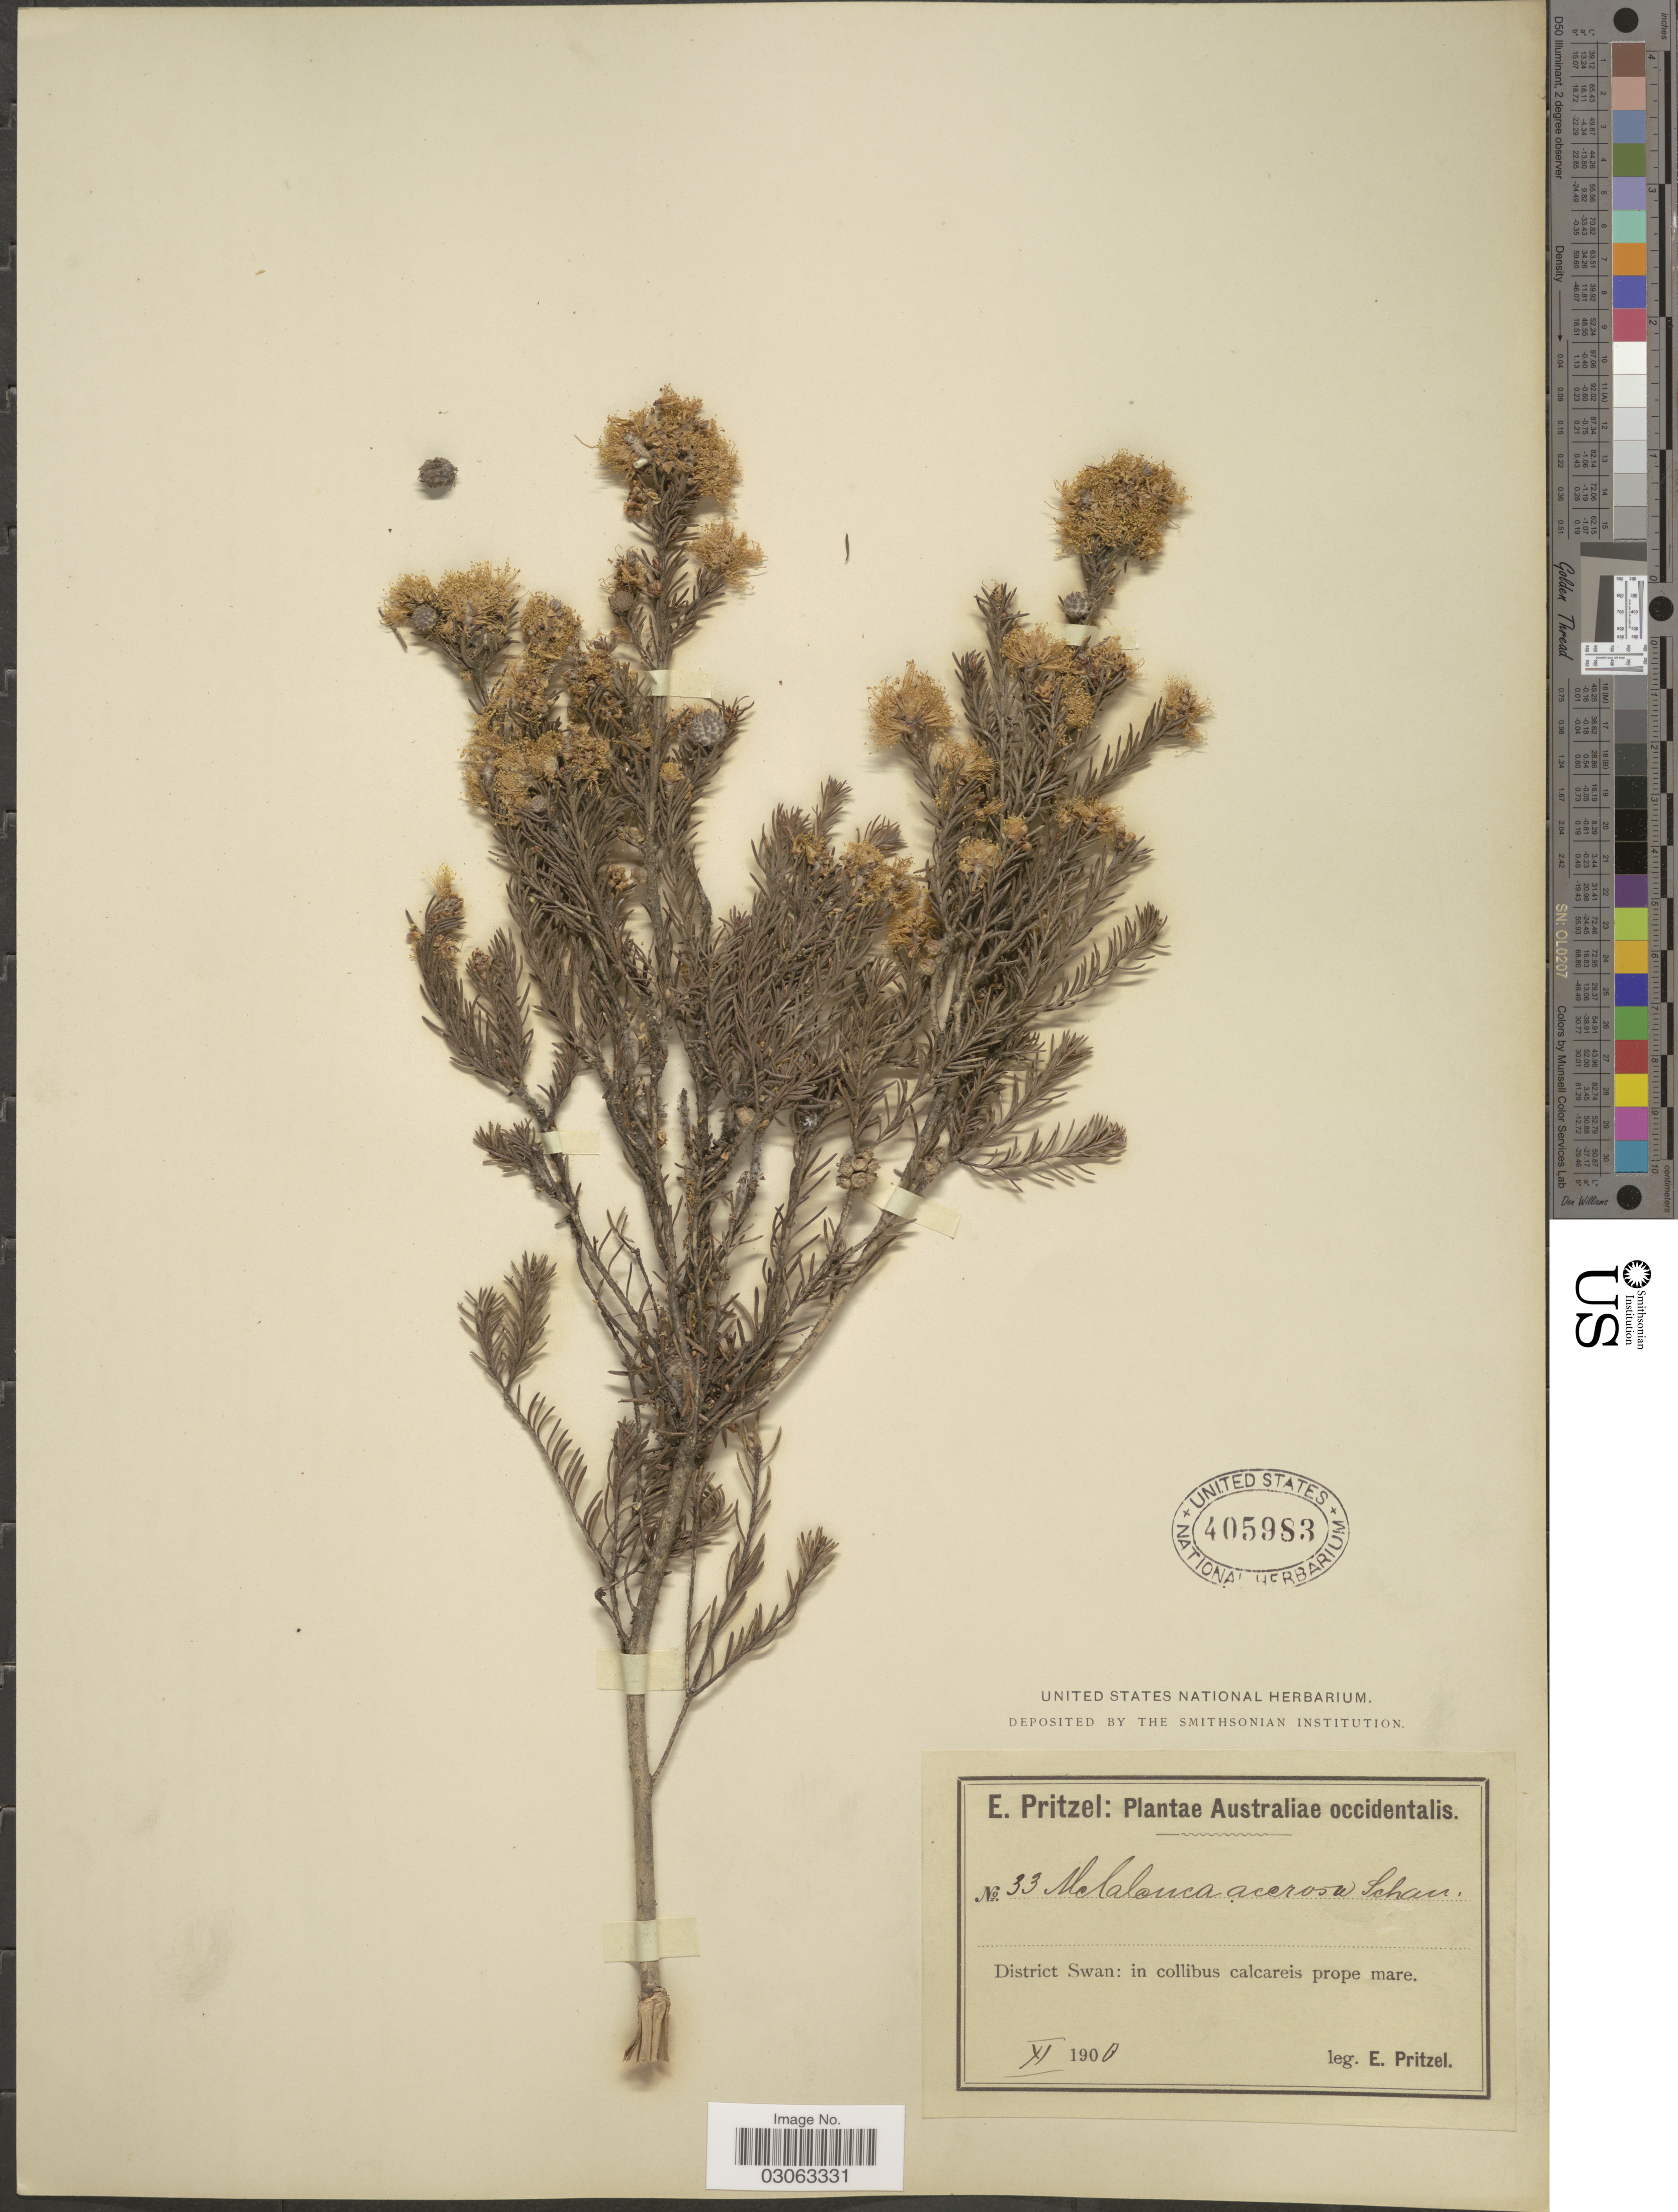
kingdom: Plantae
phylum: Tracheophyta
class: Magnoliopsida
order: Myrtales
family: Myrtaceae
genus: Melaleuca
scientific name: Melaleuca systena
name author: Craven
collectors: E. G. Pritzel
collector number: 33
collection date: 1900-11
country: Australia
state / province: Western Australia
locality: Australiae occidentalis. District Swan: in collibus calcareis prope mare.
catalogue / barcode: US 405983